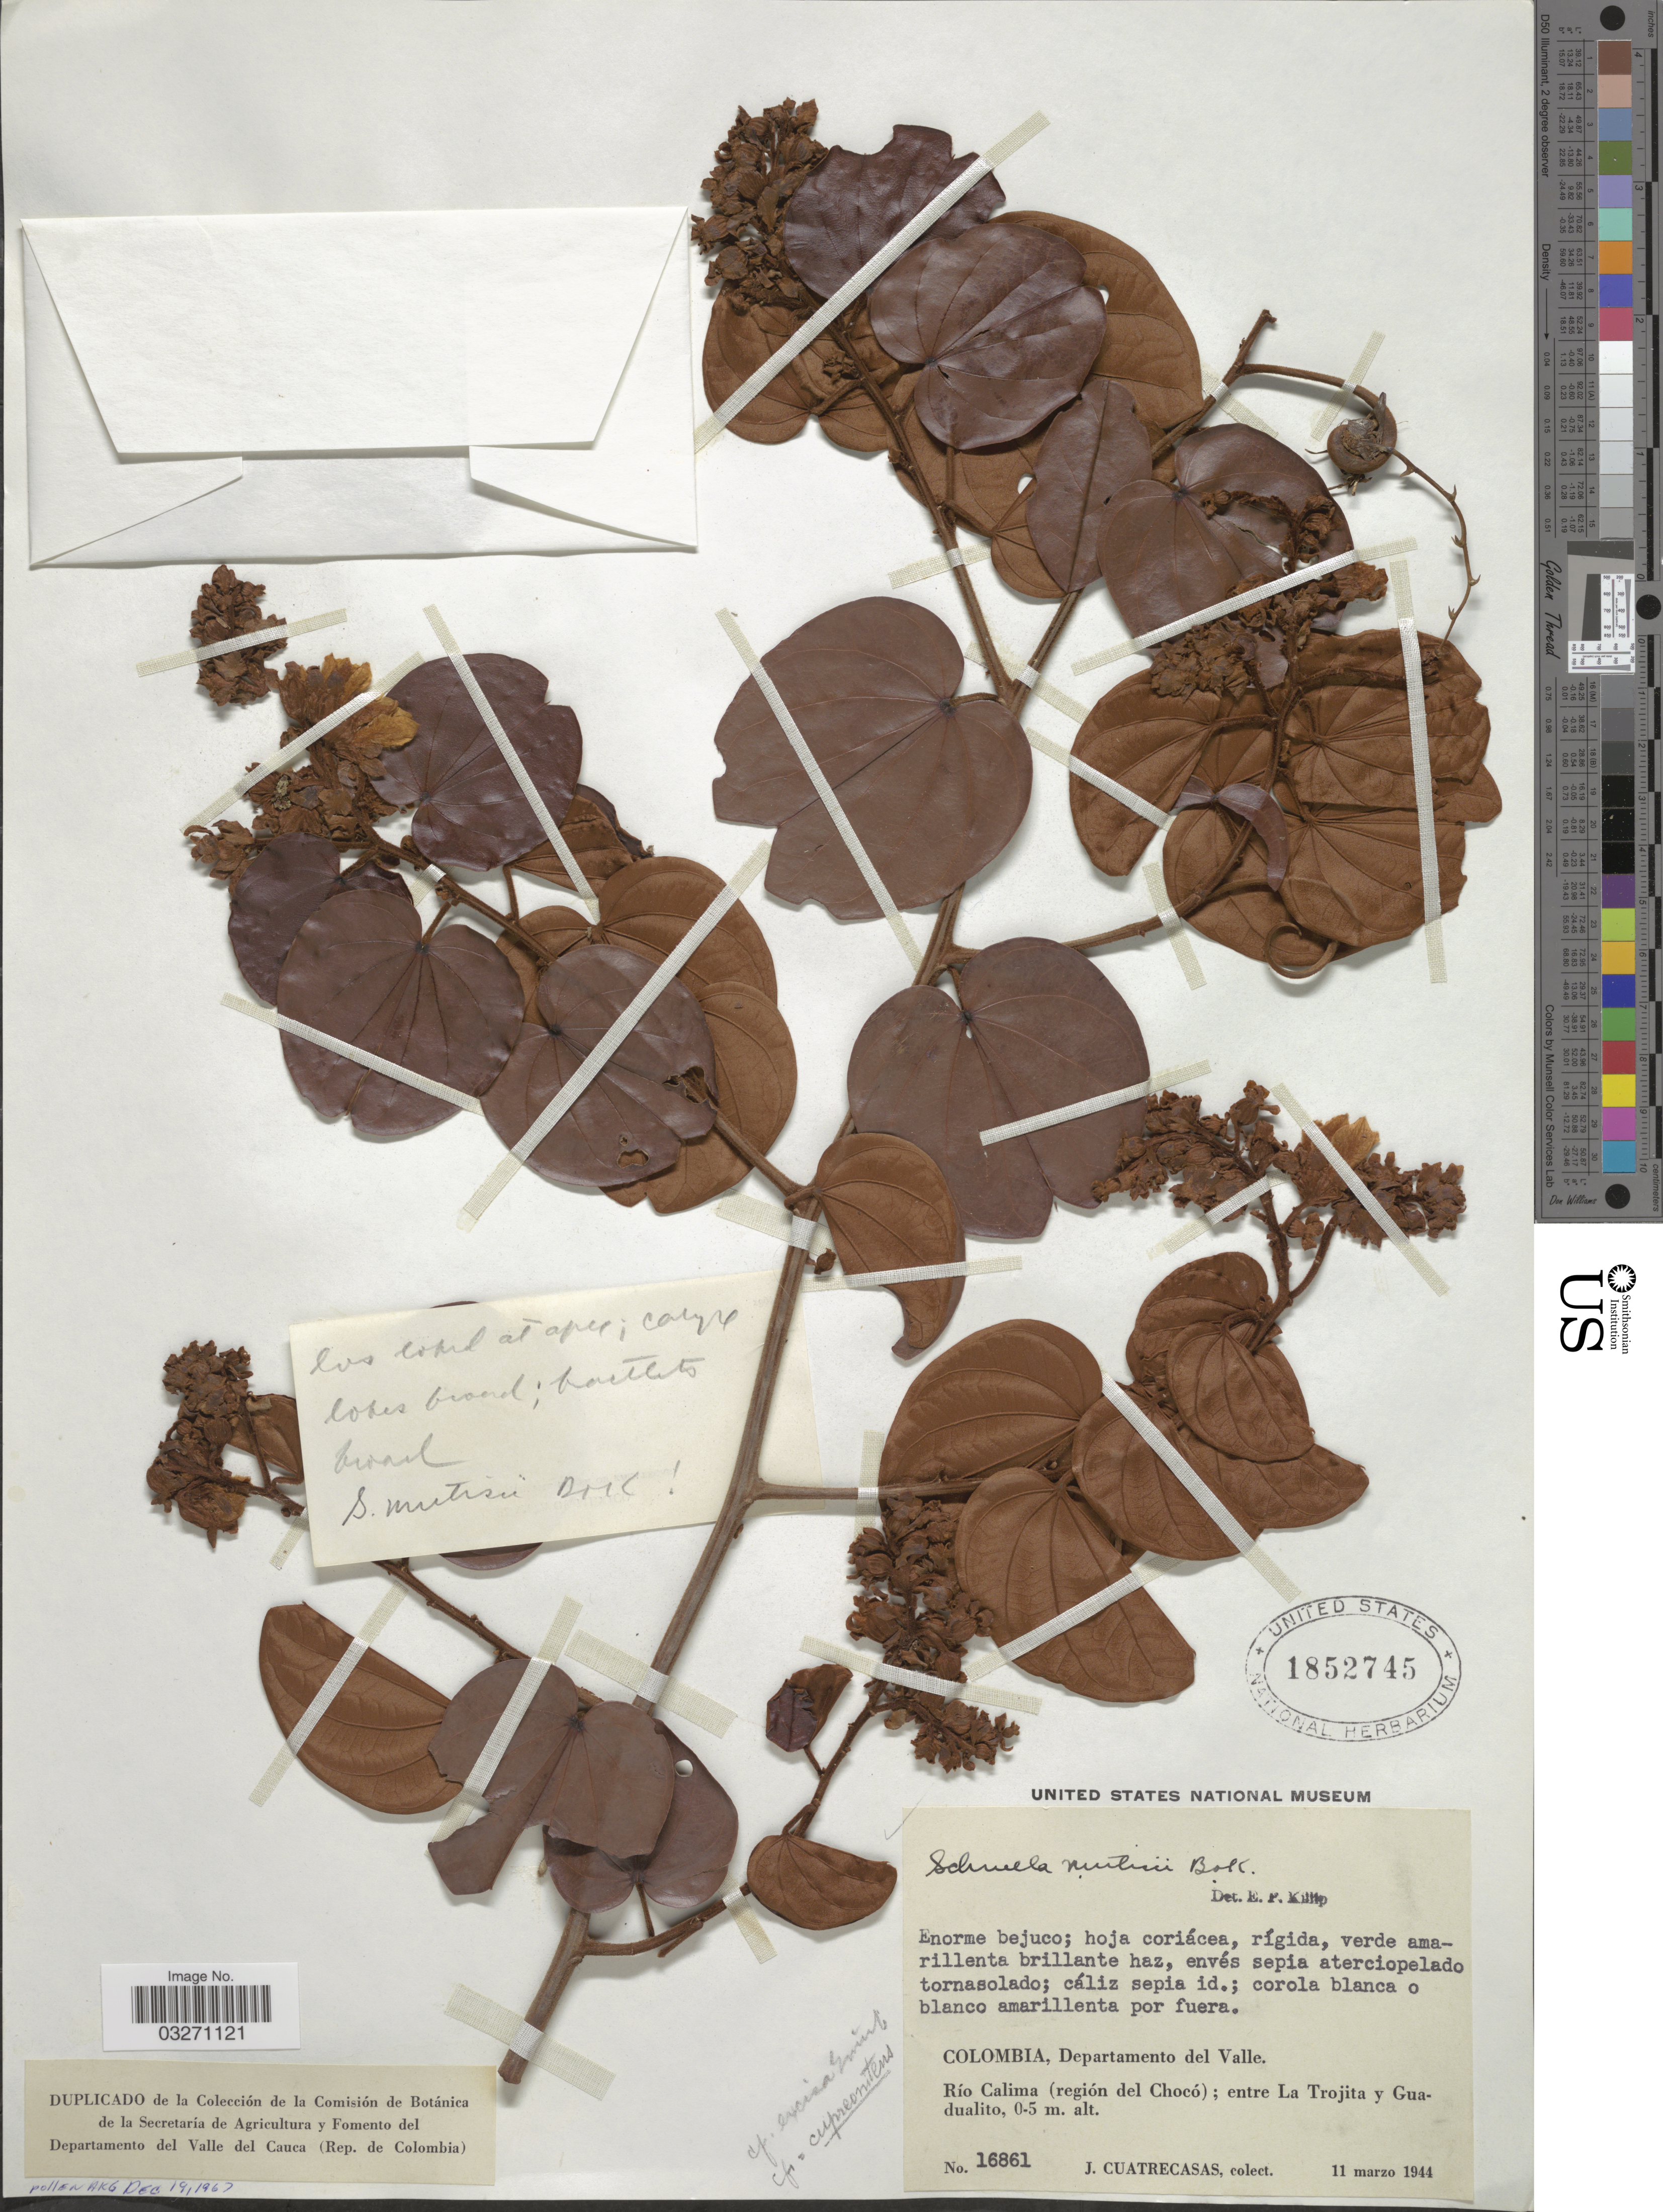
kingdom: Plantae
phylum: Tracheophyta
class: Magnoliopsida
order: Fabales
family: Fabaceae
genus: Schnella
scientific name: Schnella mutisii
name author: Britton & Killip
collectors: J. Cuatrecasas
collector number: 16861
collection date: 1944-03-11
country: Colombia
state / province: Valle del Cauca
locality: Departamento del Valle. Río Calima (región del Chocó); entre Le Trojita y Guadualito.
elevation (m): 0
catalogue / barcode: US 1852745